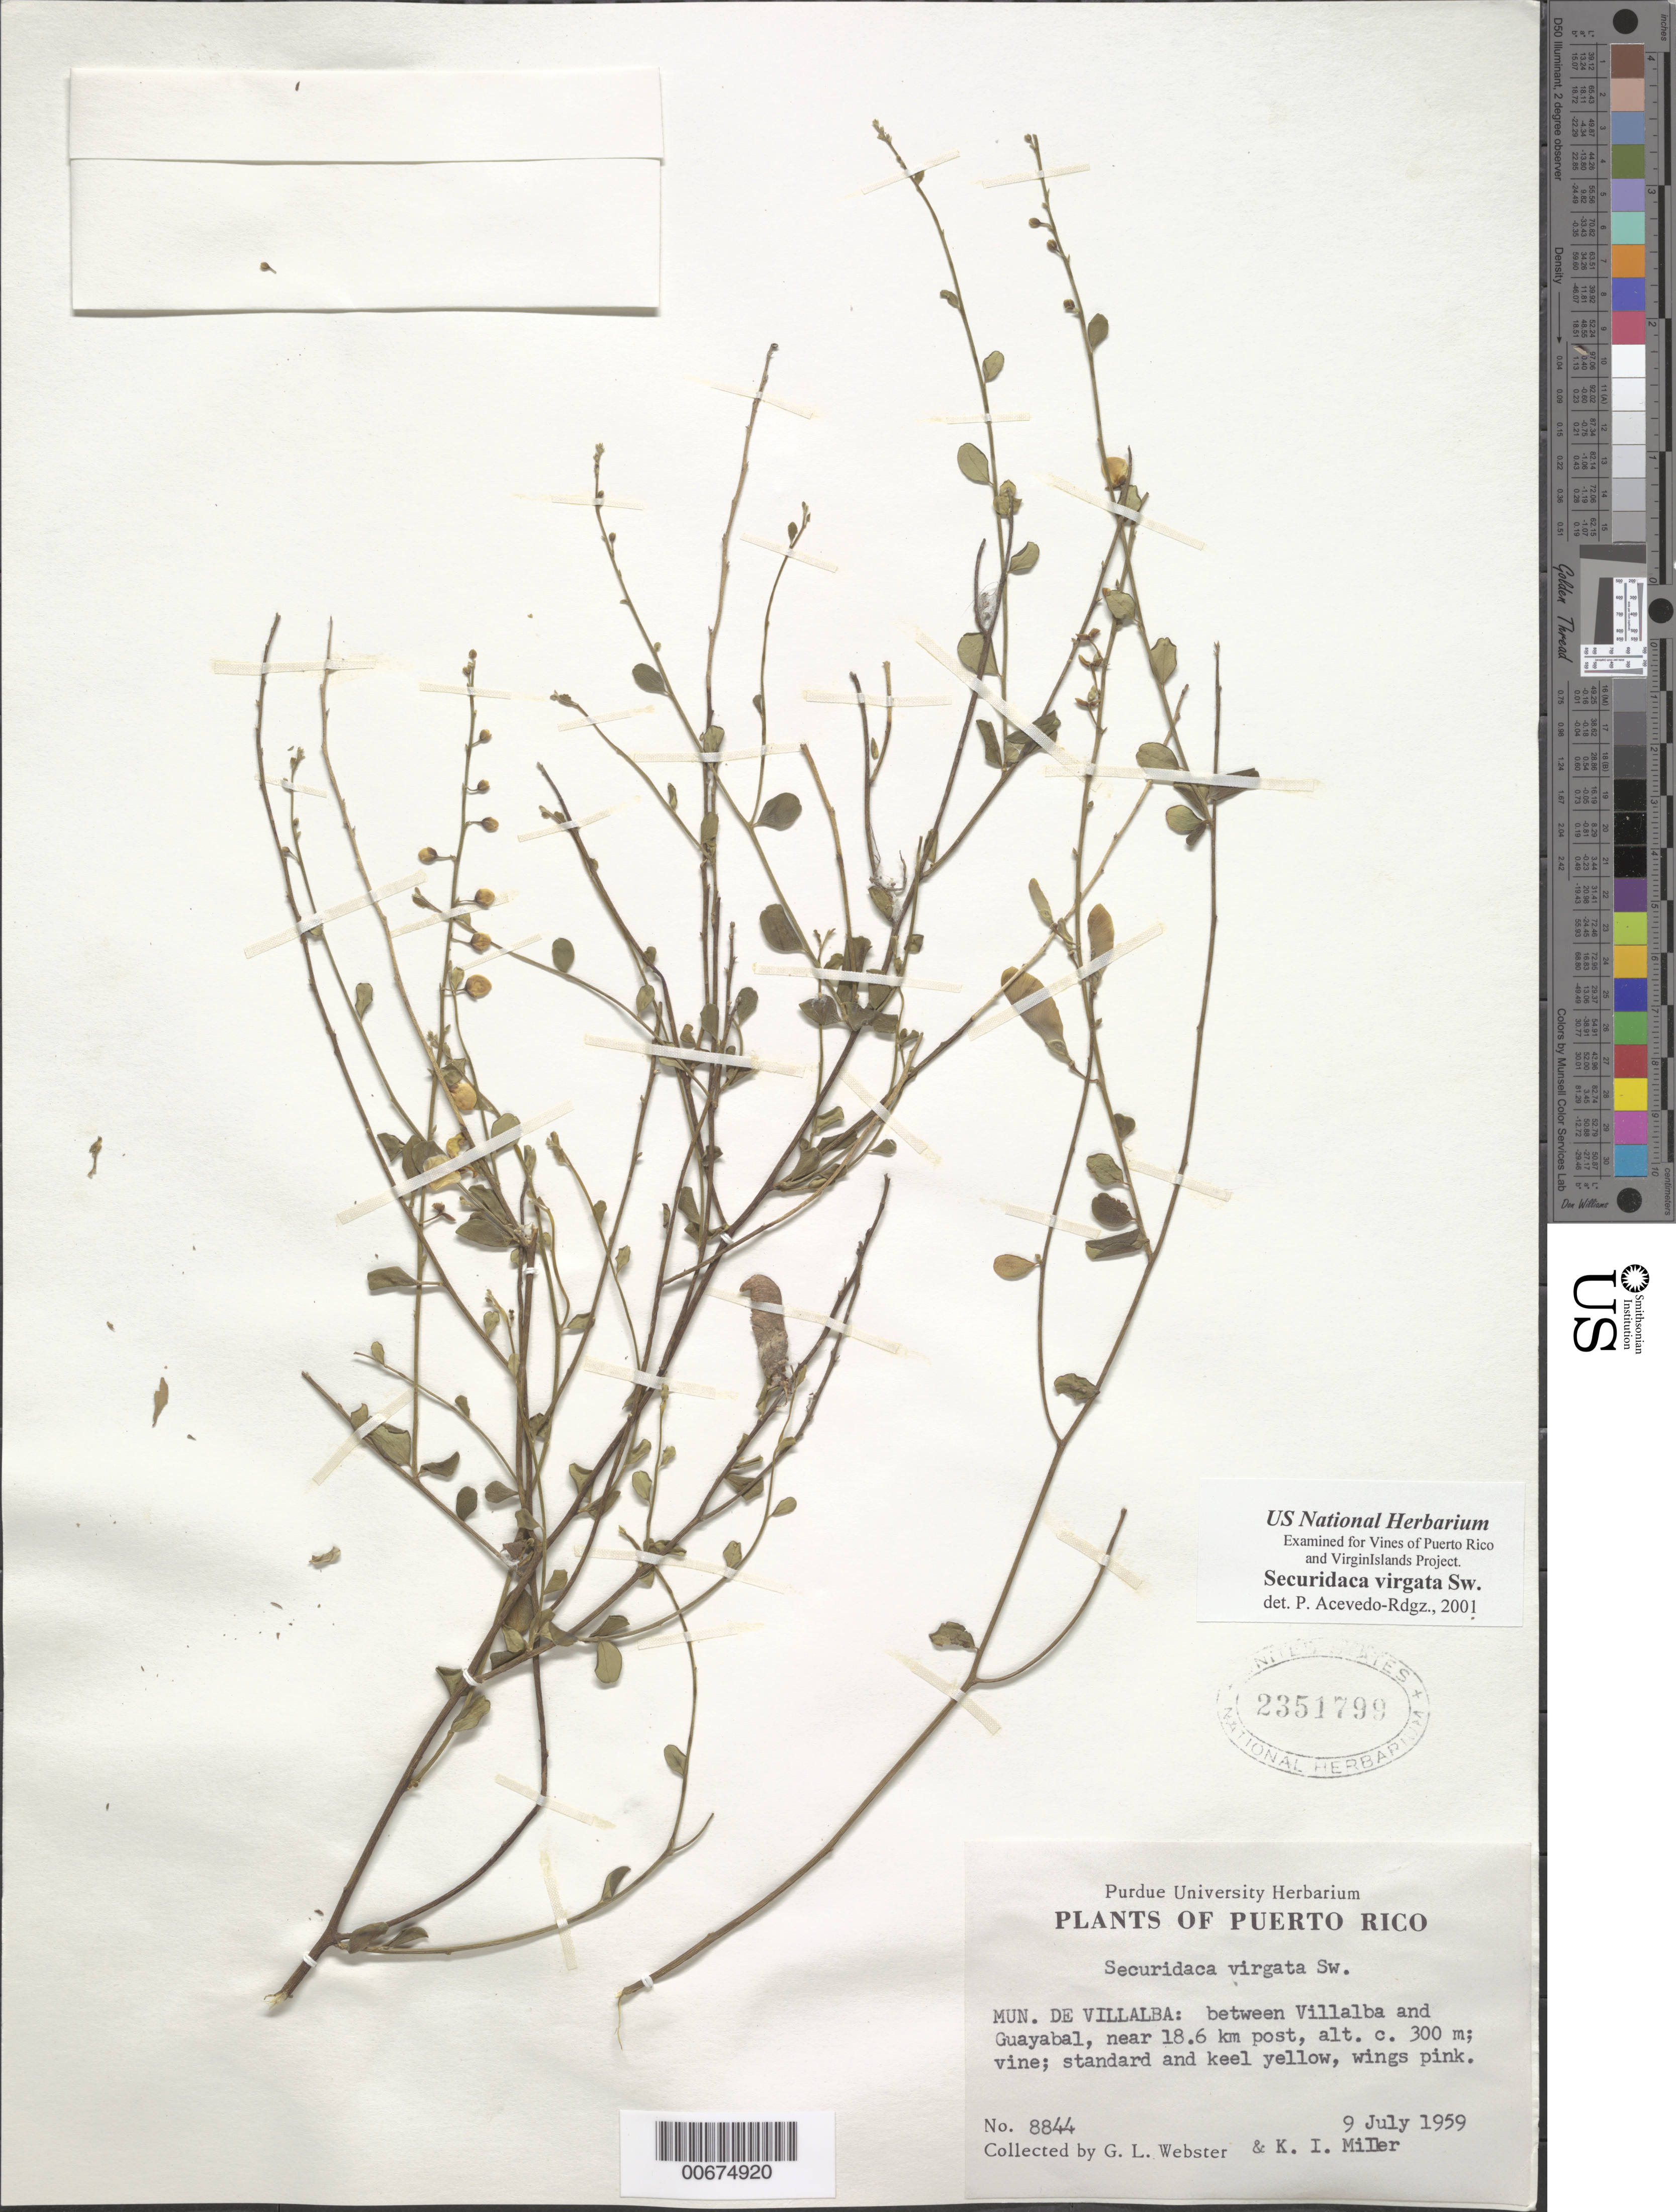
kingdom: Plantae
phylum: Tracheophyta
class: Magnoliopsida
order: Fabales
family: Polygalaceae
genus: Securidaca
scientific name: Securidaca virgata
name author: Sw.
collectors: G. L. Webster & K. I. Miller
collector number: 8844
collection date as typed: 09 Jul 1959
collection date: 1959-07-09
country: Puerto Rico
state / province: Villalba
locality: Mun. Villalba, between Villalba and Guayabal, near 18.6 km post.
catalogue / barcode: US 2351799